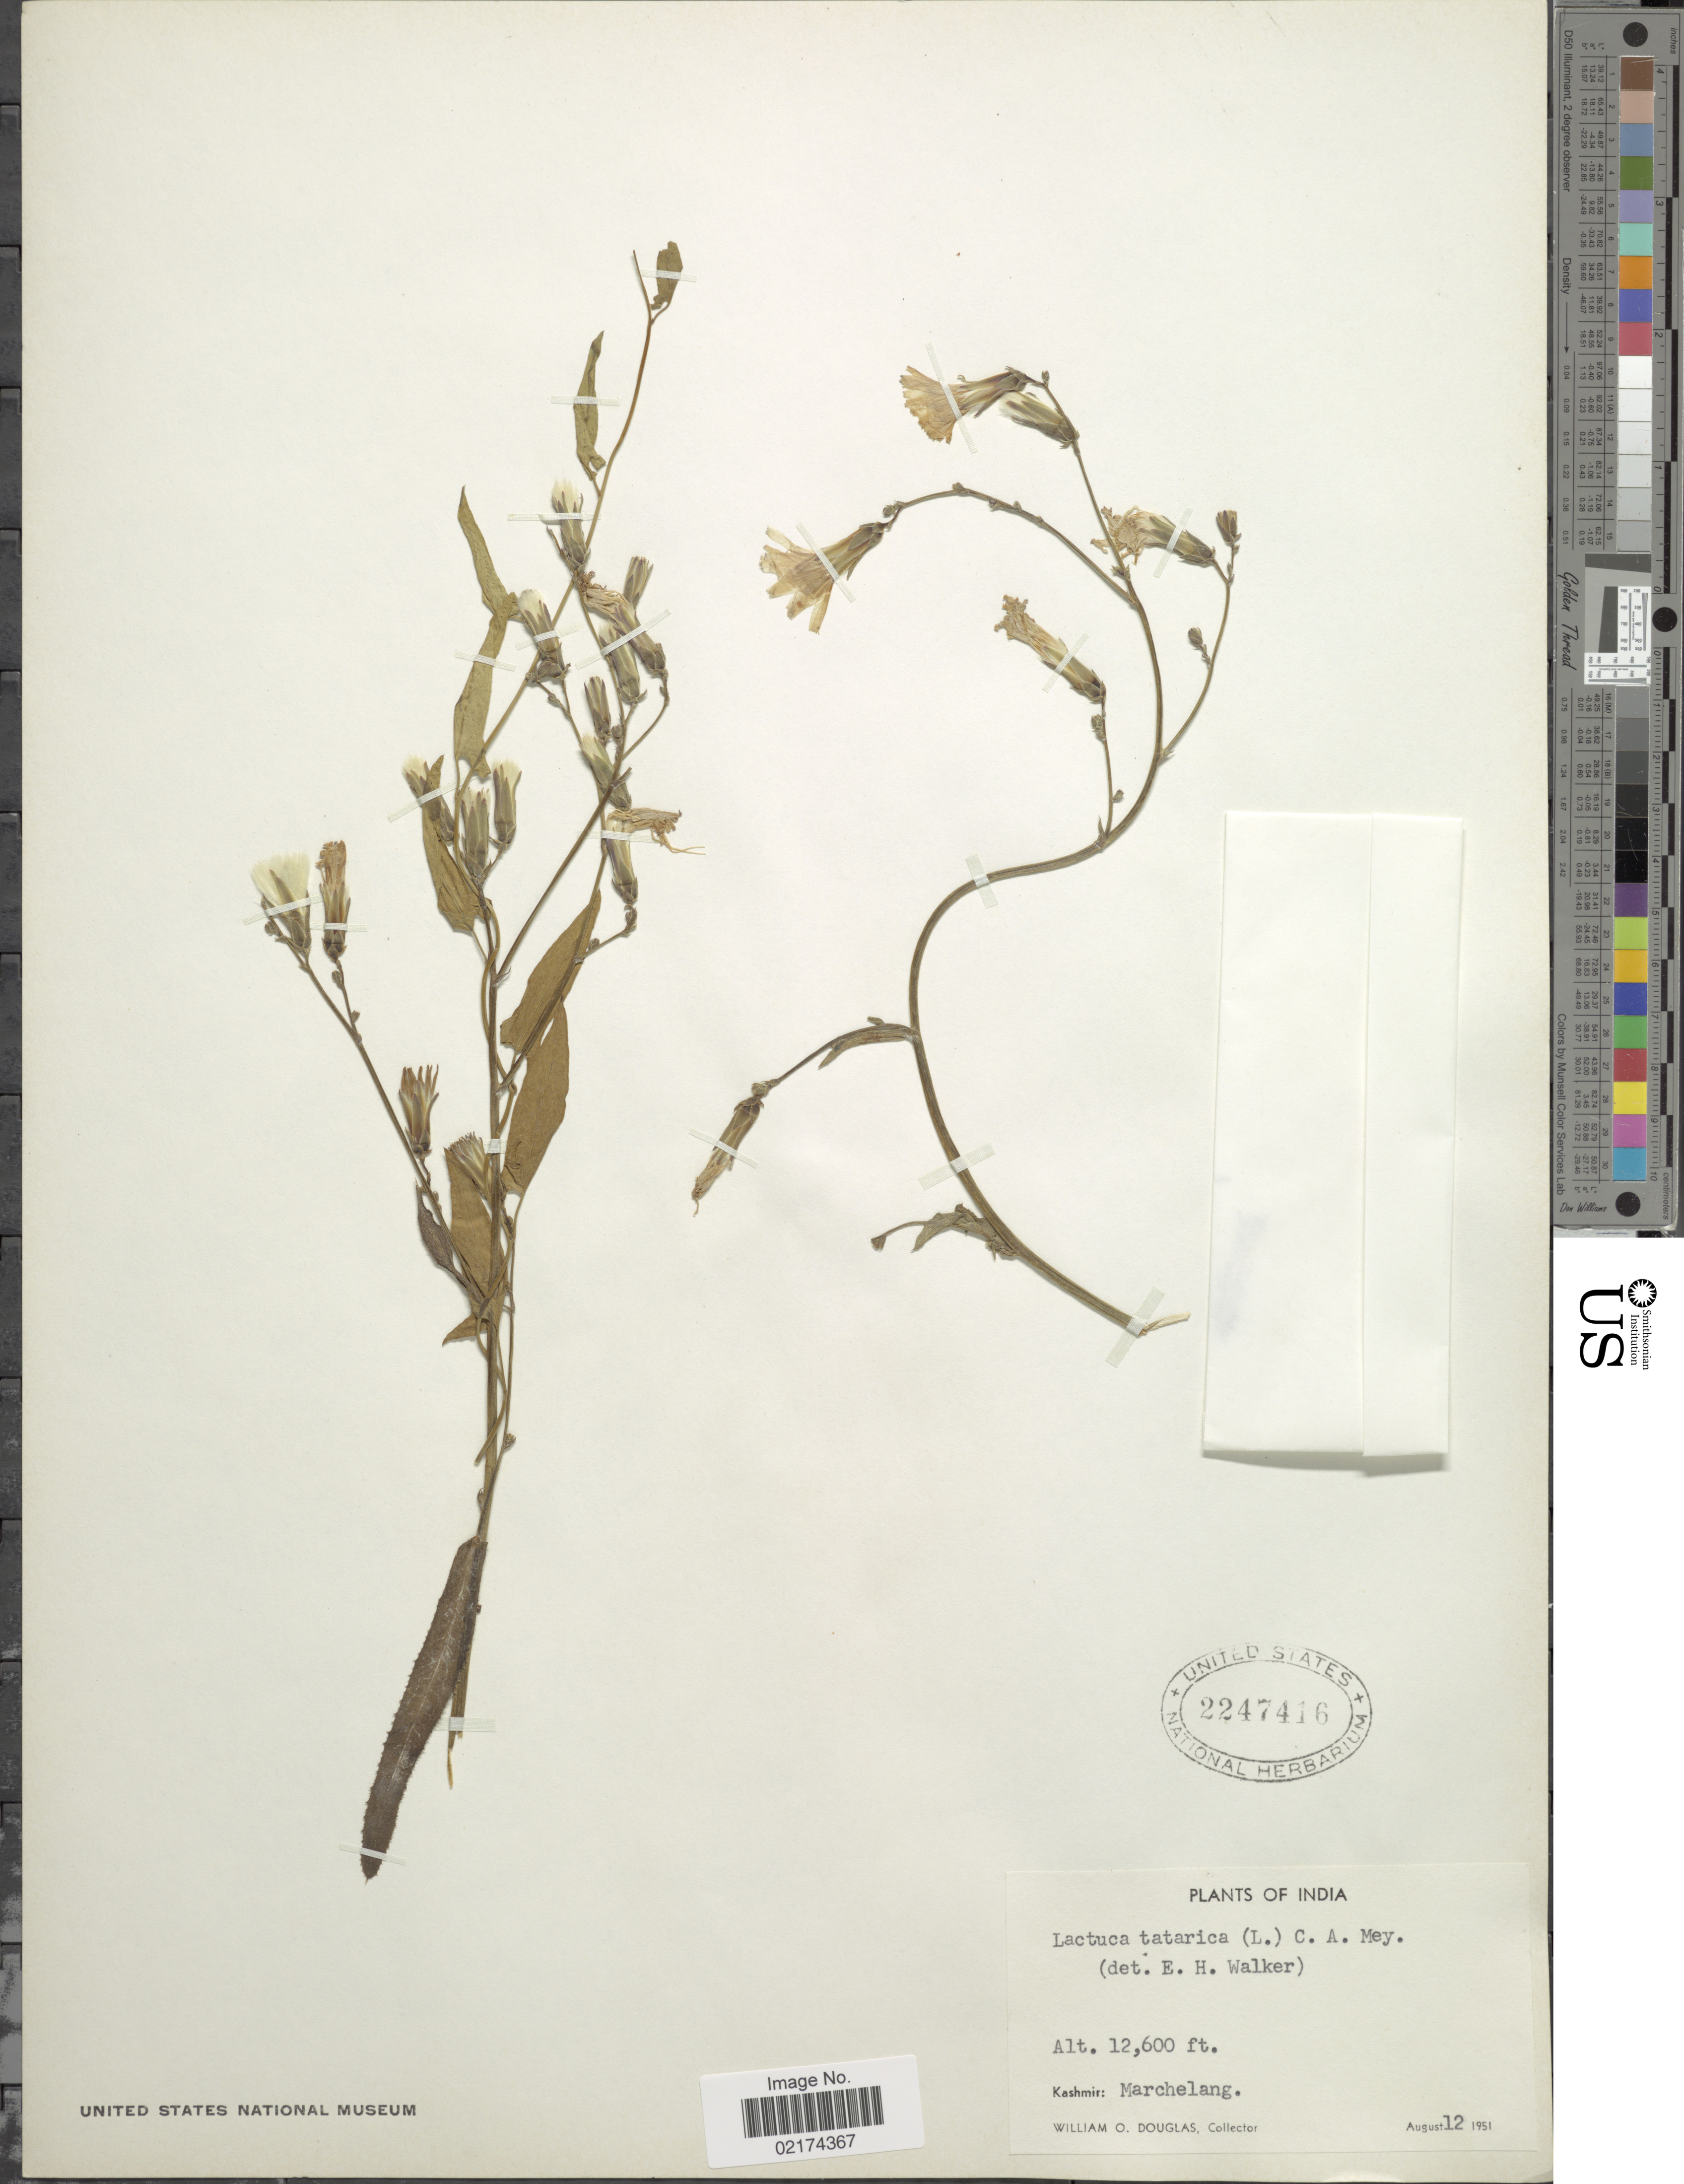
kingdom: Plantae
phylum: Tracheophyta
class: Magnoliopsida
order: Asterales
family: Asteraceae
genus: Lactuca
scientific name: Lactuca tatarica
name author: (L.) C.A. Mey.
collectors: W. Douglas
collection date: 1951-08-12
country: India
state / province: Jammu and Kashmir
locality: Kashmir, Marchelang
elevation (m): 3840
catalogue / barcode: US 2247416